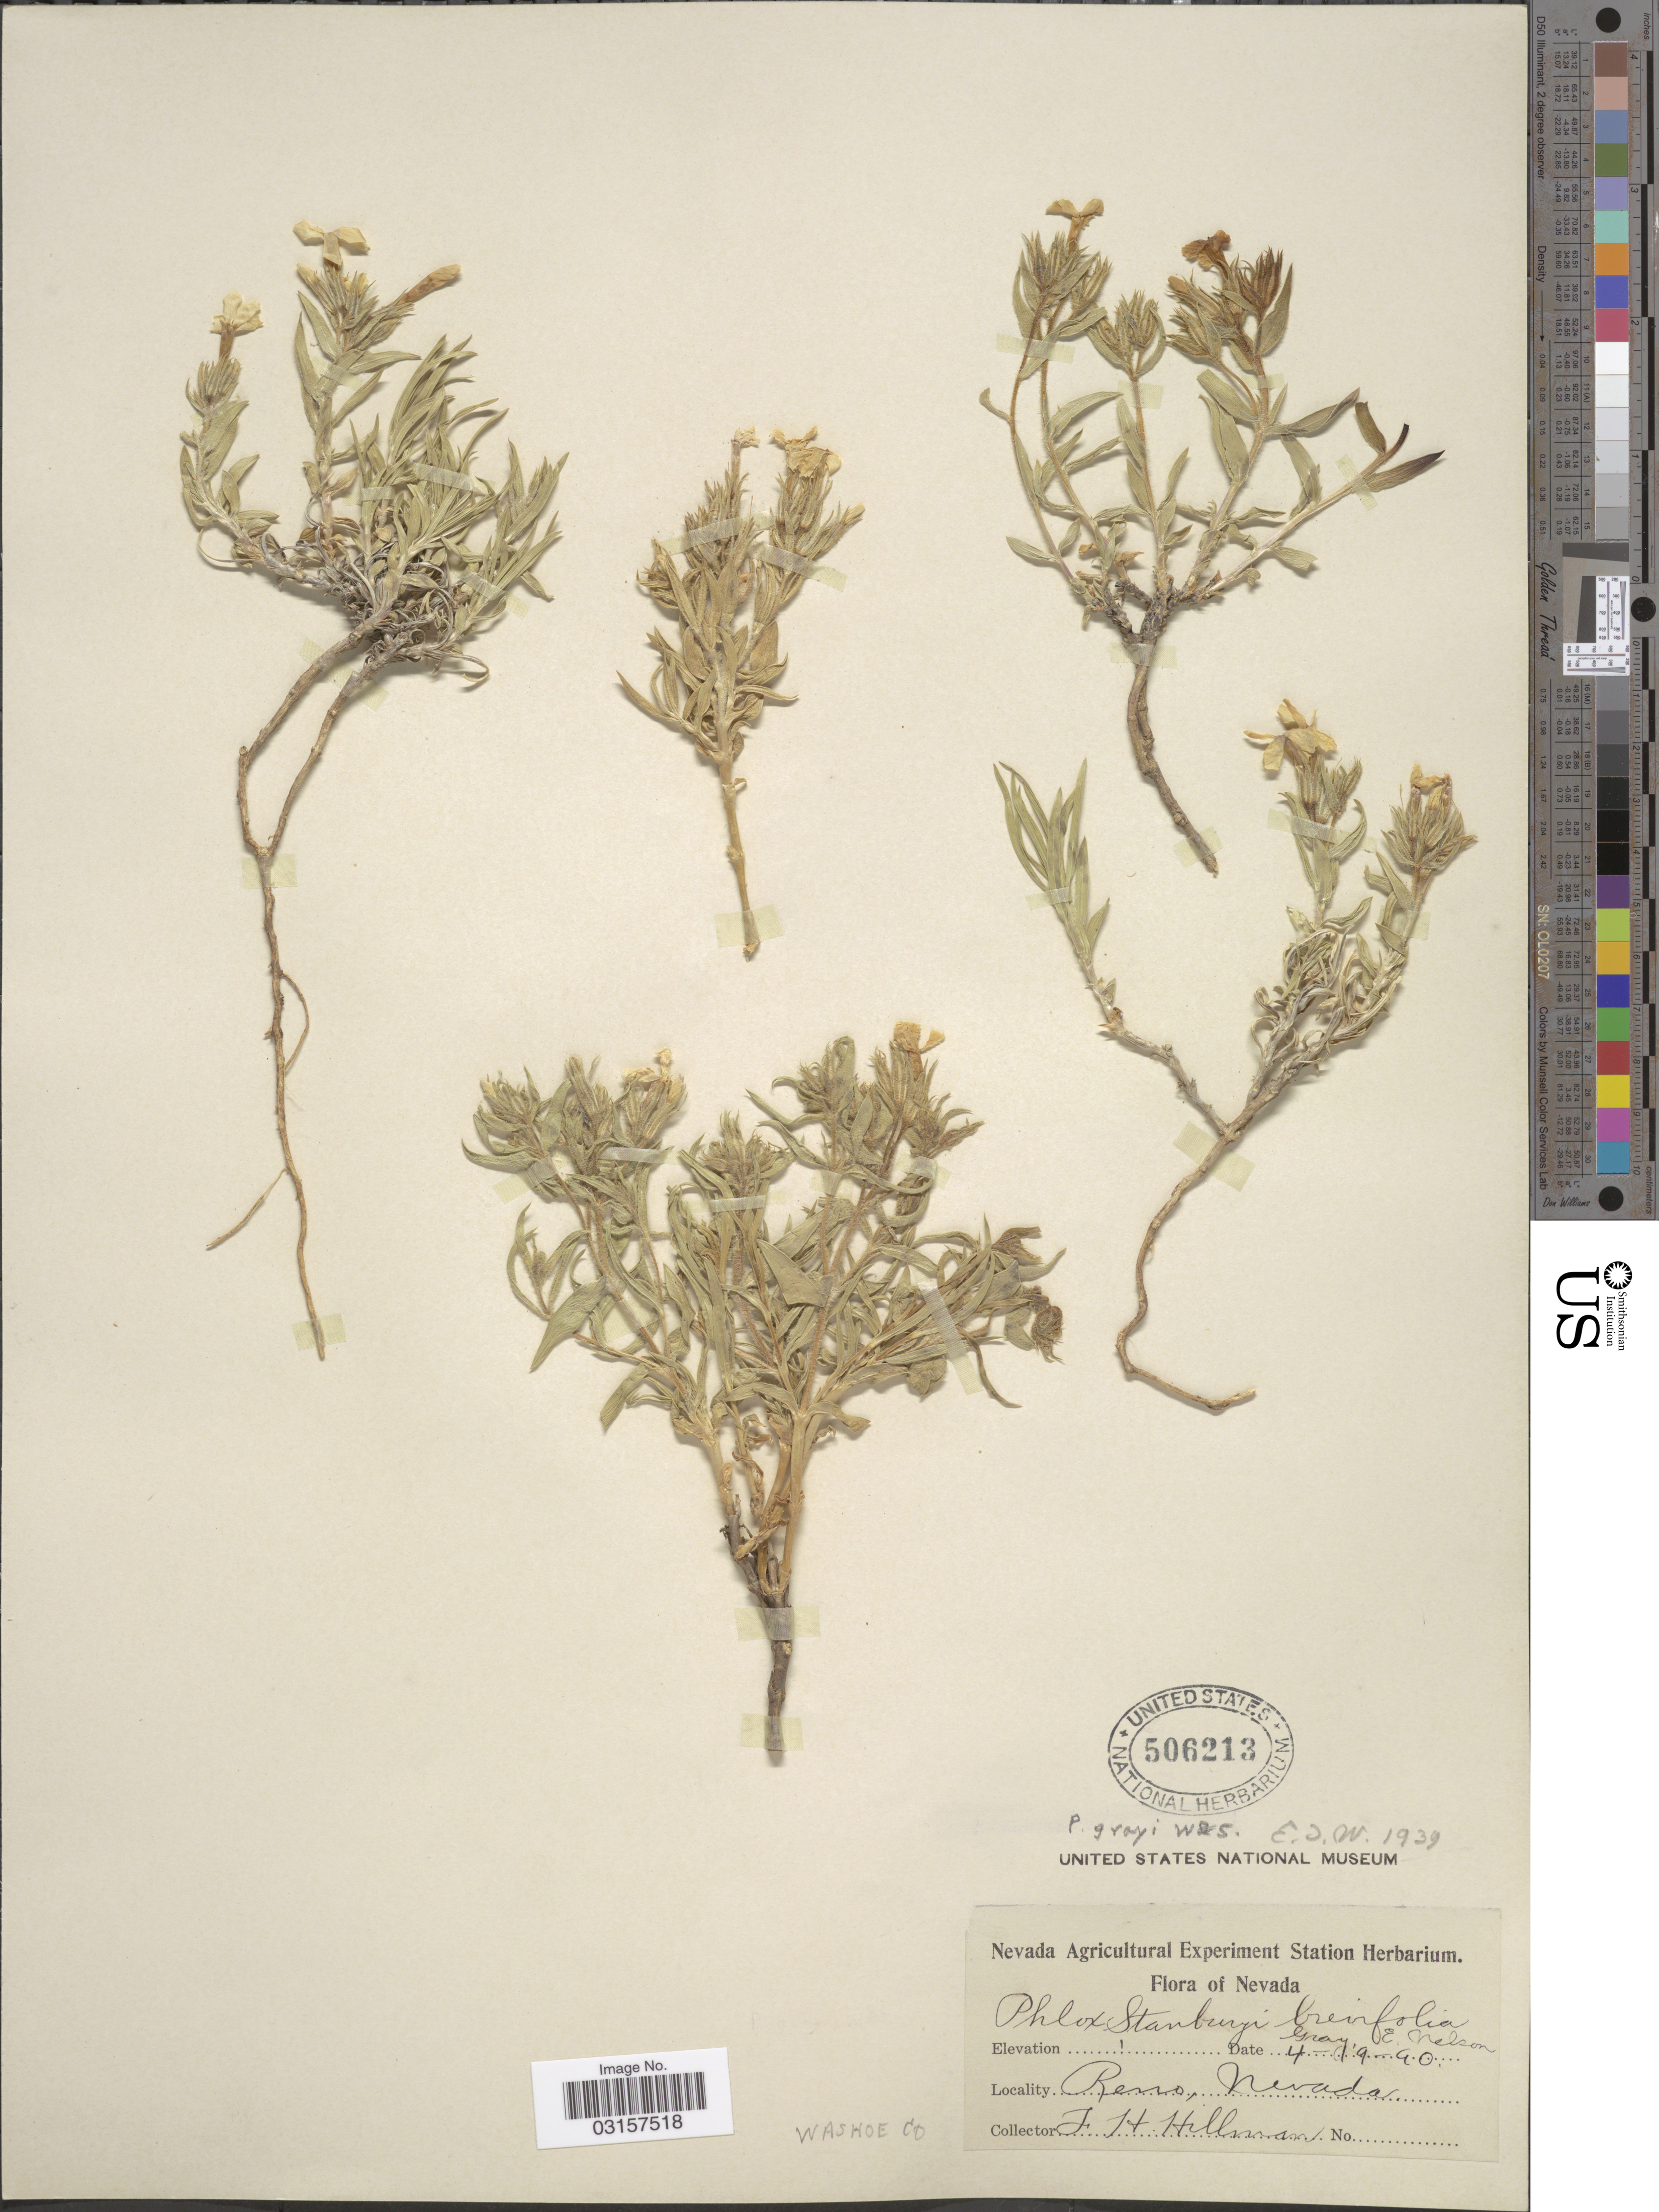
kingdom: Plantae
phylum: Tracheophyta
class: Magnoliopsida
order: Ericales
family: Polemoniaceae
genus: Phlox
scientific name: Phlox stansburyi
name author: (Torr.) A. Heller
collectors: F. Hillman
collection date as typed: Transcribed d/m/y: 19/4/90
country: United States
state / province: Nevada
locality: Washoe Co., Reno.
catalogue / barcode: US 506213